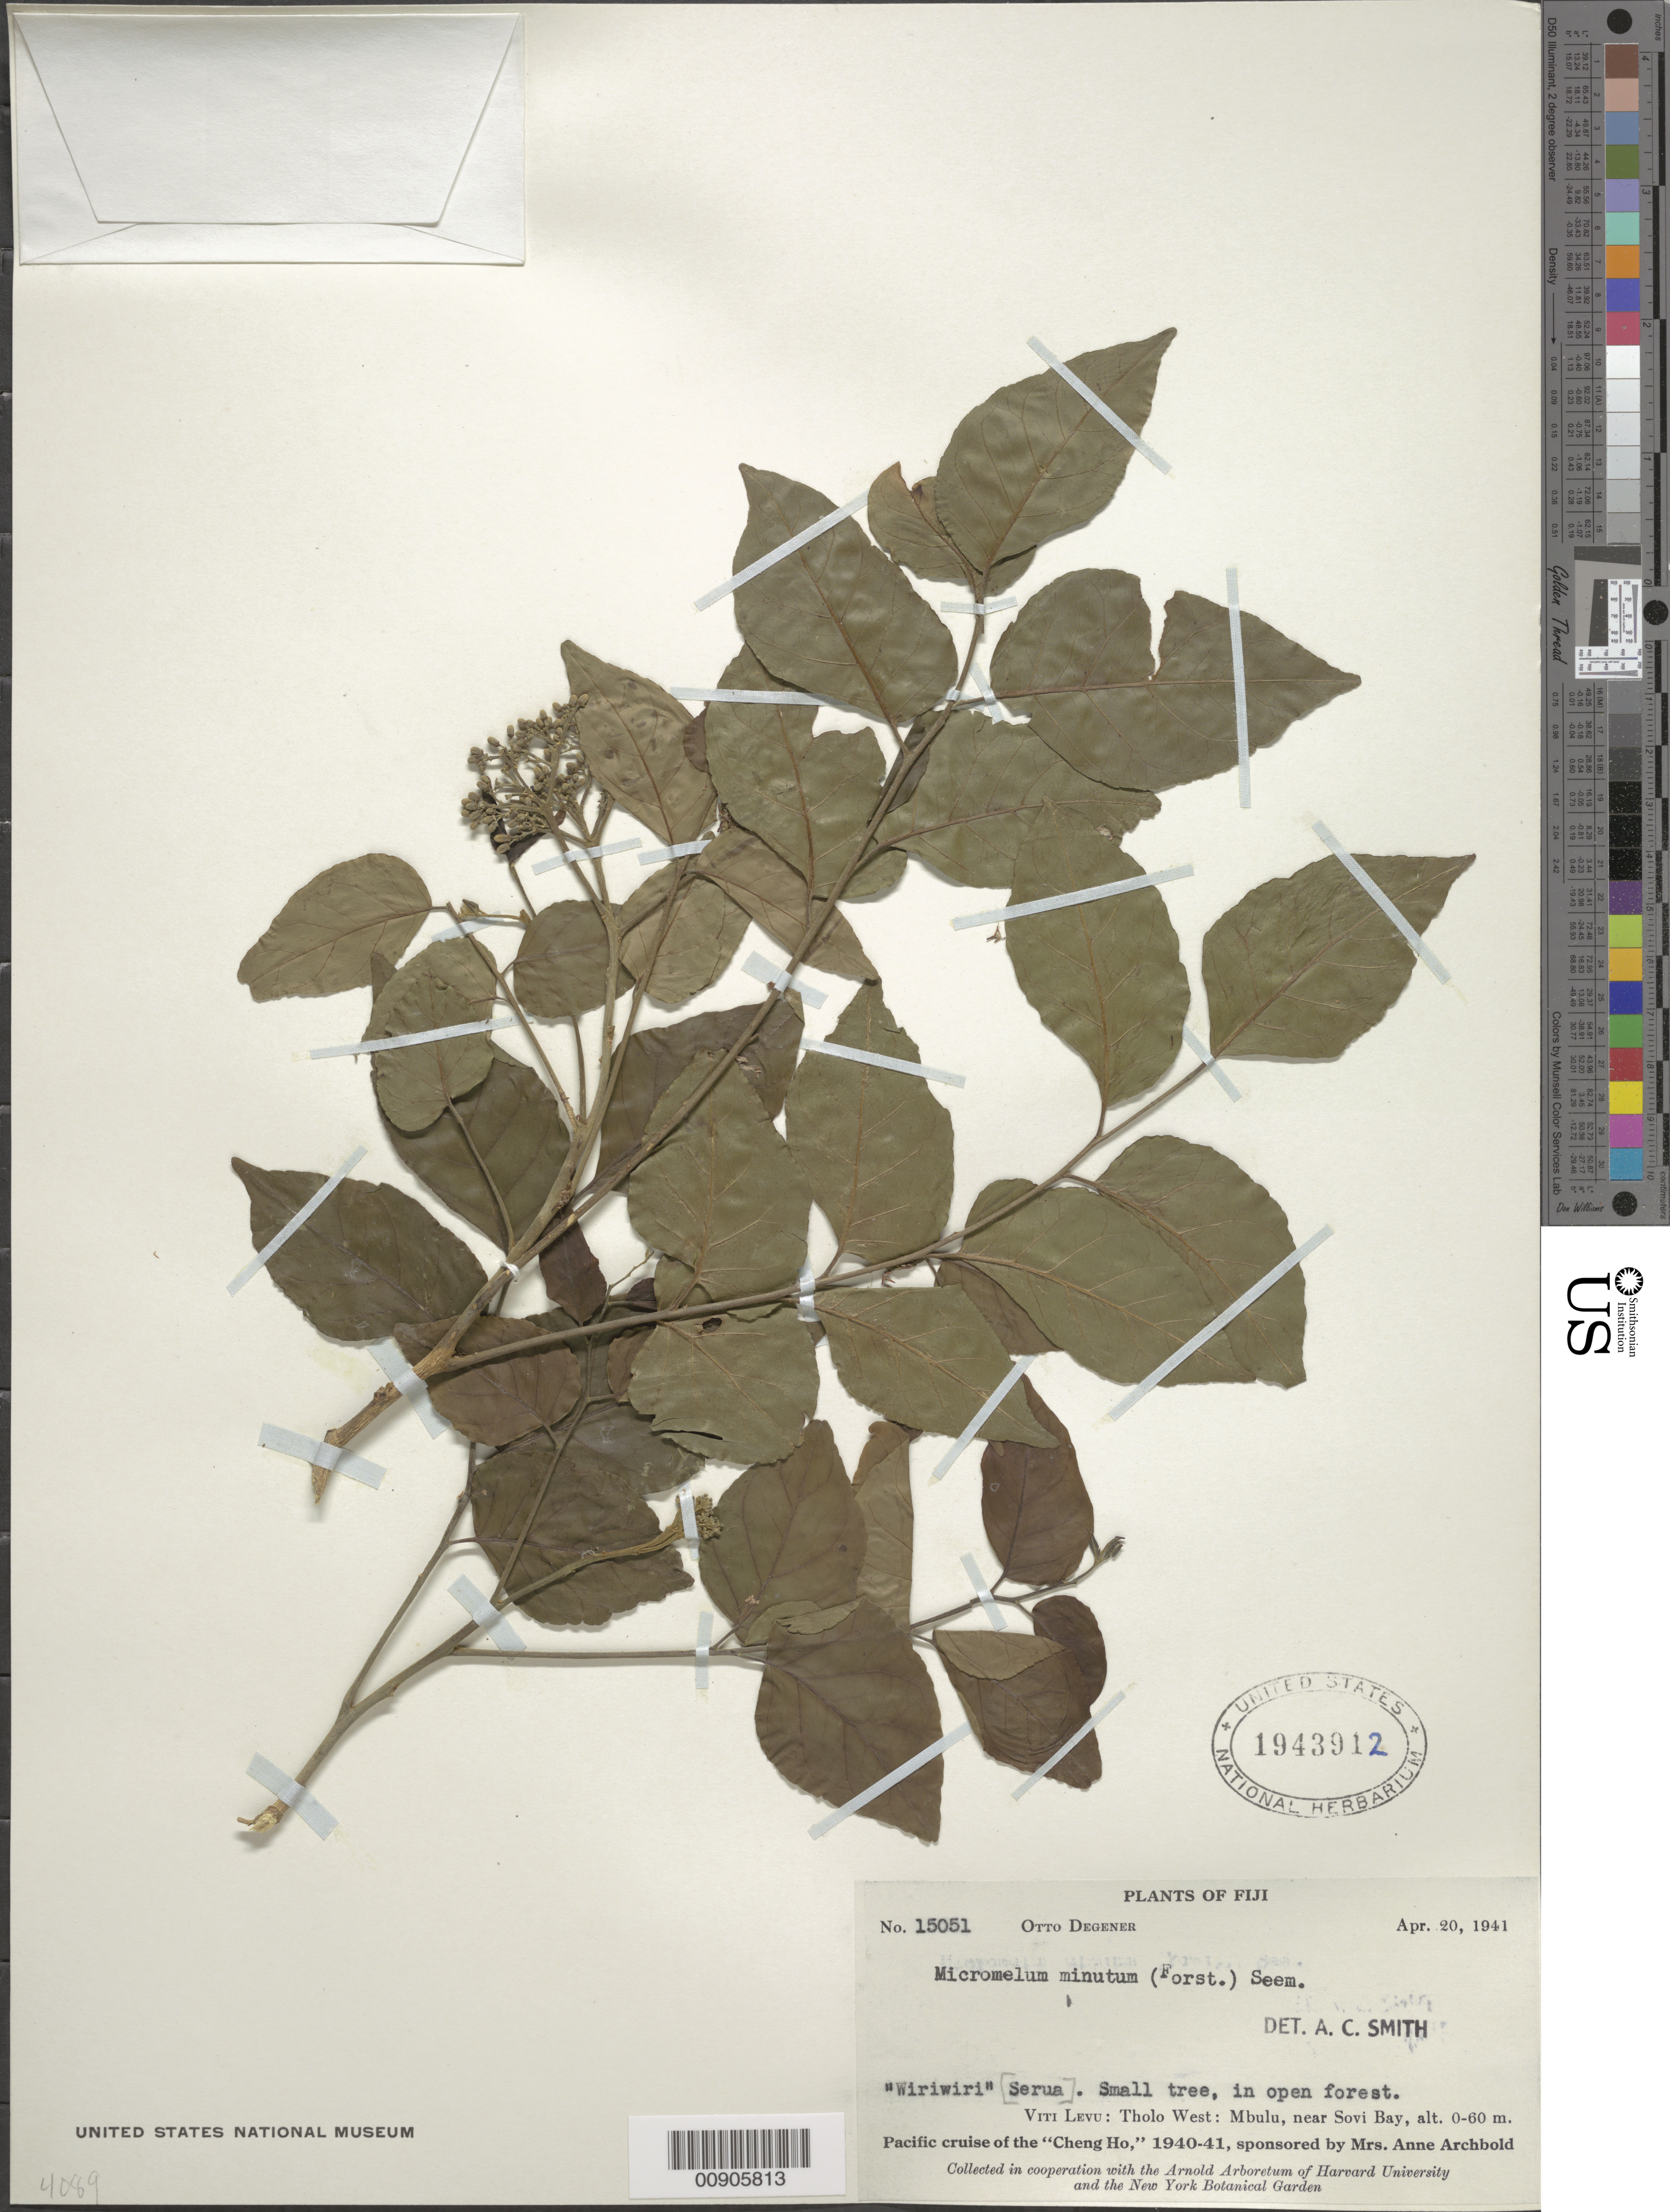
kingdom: Plantae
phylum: Tracheophyta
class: Magnoliopsida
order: Sapindales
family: Rutaceae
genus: Micromelum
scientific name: Micromelum minutum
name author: (G. Forst.) Wight & Arn.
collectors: O. Degener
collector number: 15051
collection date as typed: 20 Apr 1941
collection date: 1941-04-20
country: Fiji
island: Viti Levu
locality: Tholo West: Mbulu, near Sovi Bay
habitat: in open forest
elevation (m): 0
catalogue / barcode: US 1943912